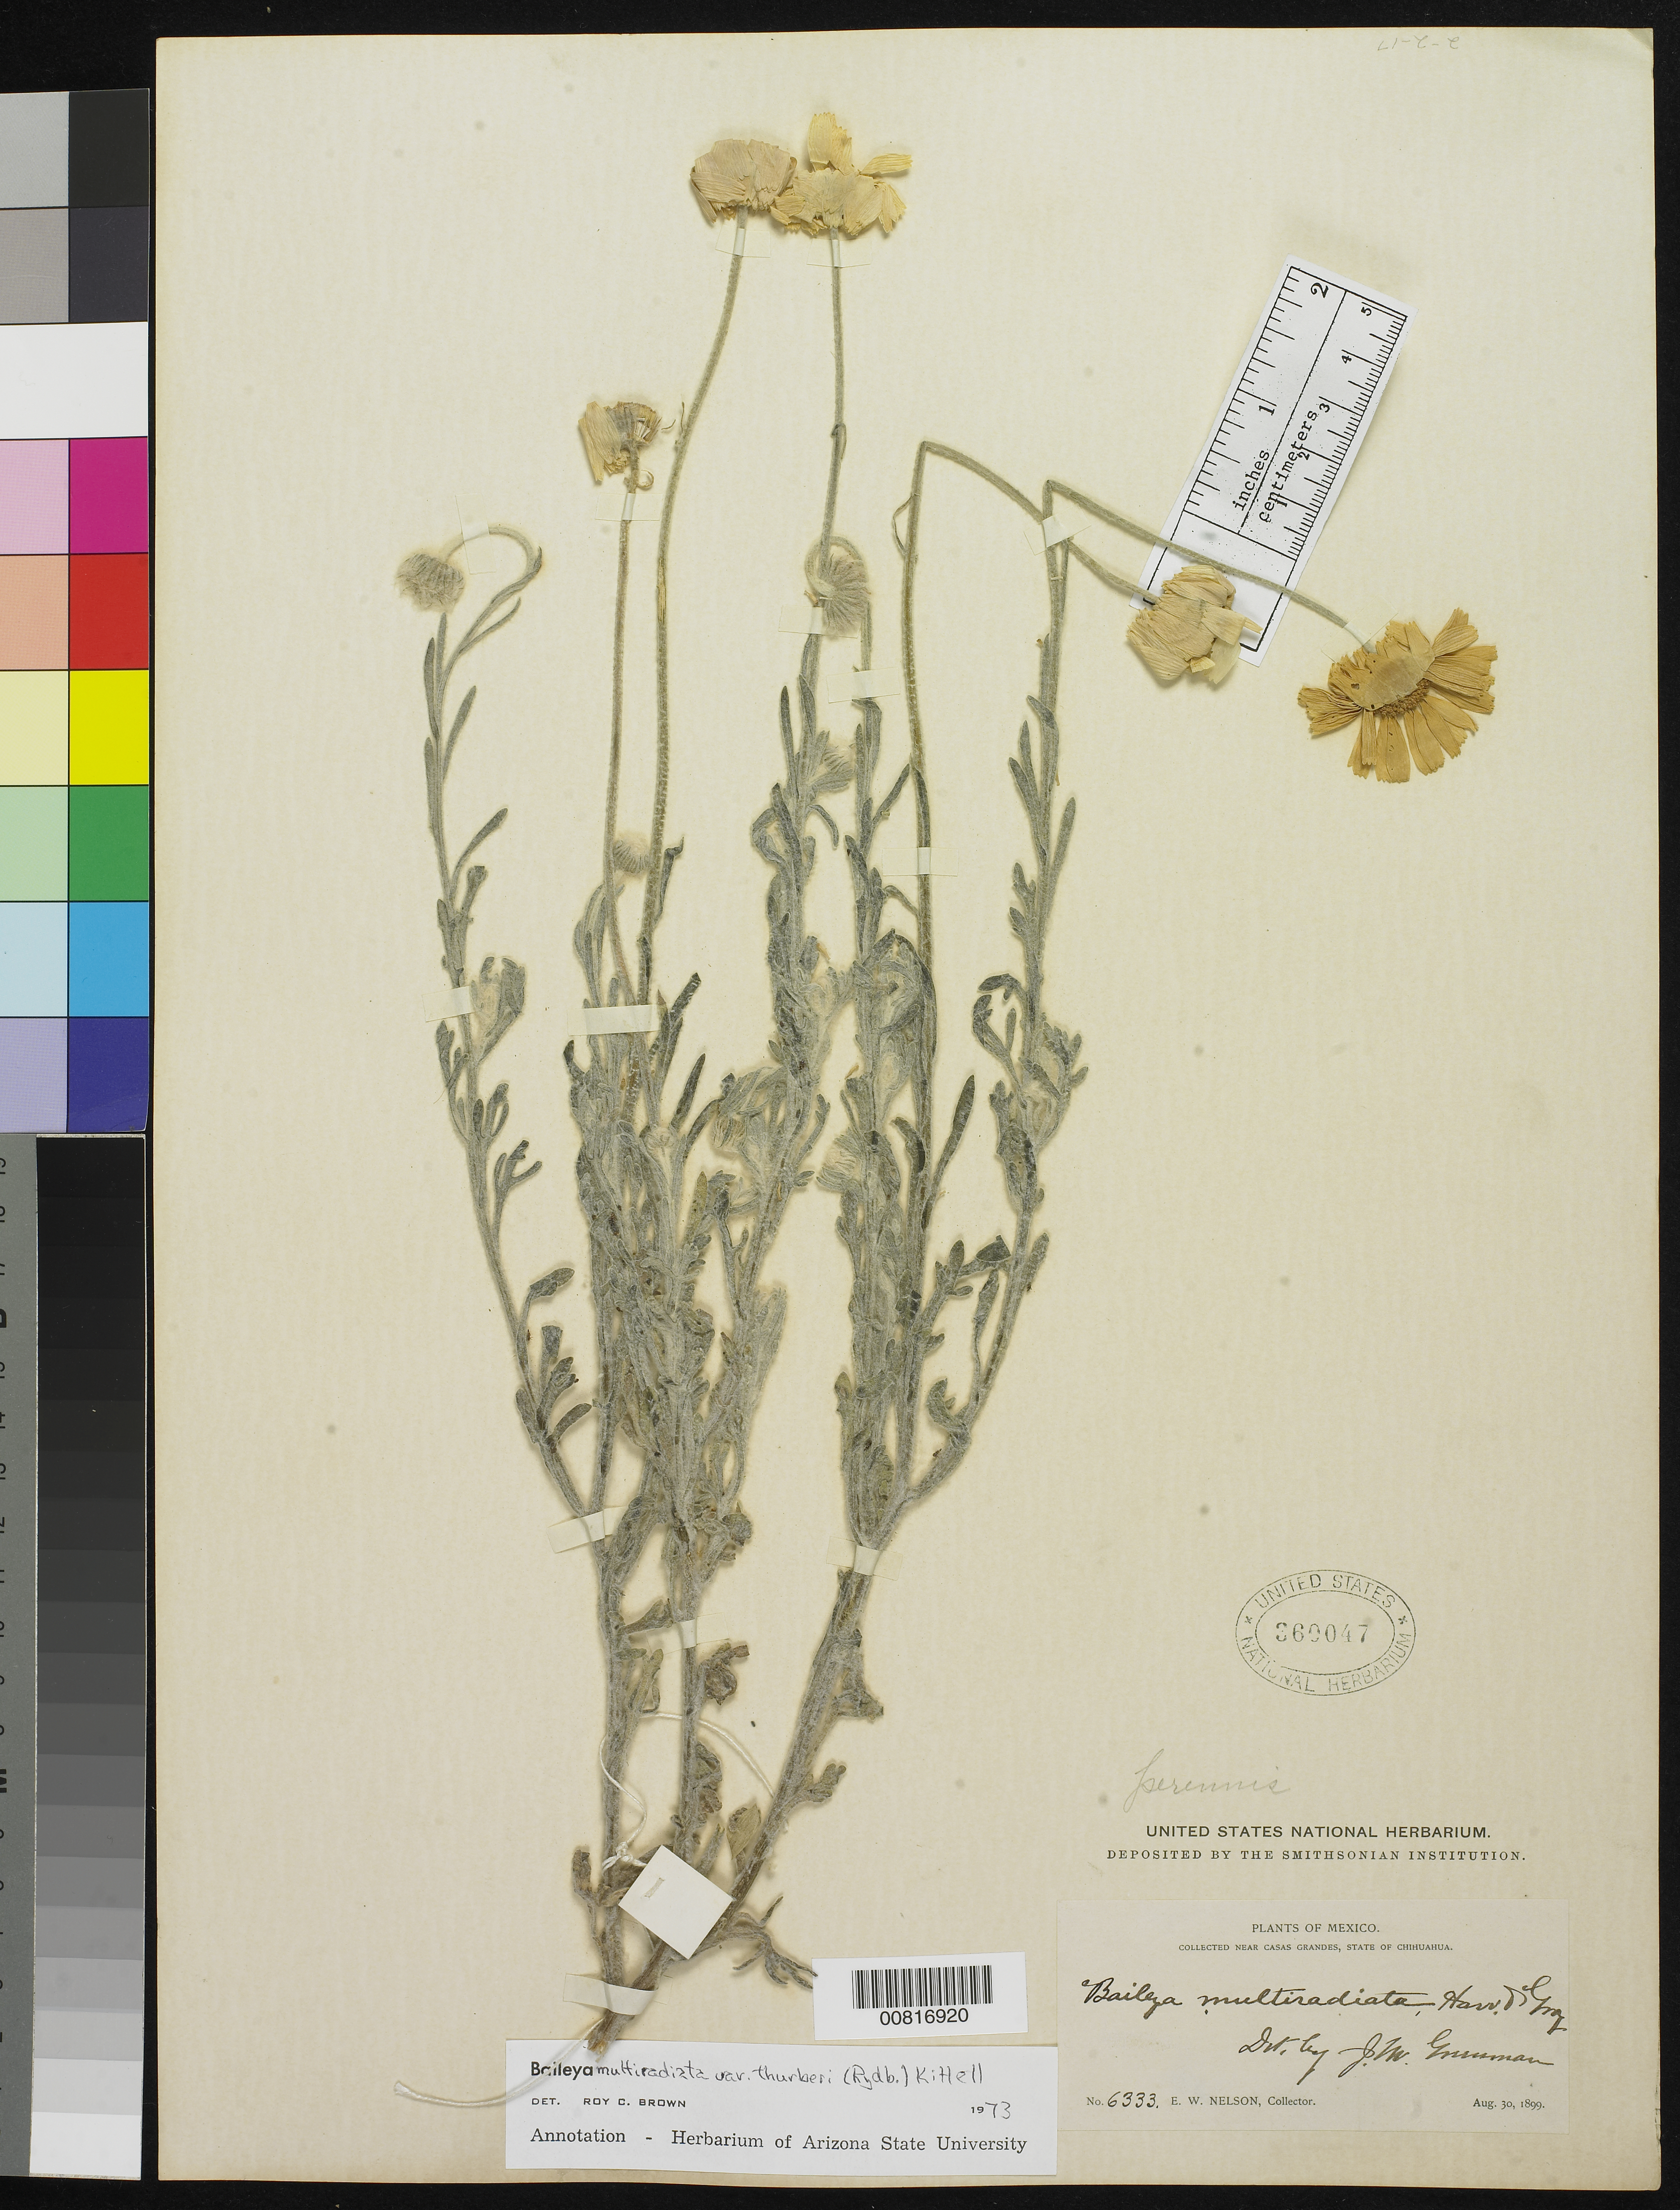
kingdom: Plantae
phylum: Tracheophyta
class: Magnoliopsida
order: Asterales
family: Asteraceae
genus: Baileya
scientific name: Baileya multiradiata var. thurberi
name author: (Rydb.) Kittell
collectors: E. W. Nelson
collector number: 6333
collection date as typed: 30 Aug 1899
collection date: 1899-08-30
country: Mexico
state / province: Chihuahua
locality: Near Casas Grandes, Chihuahua.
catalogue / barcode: US 360047